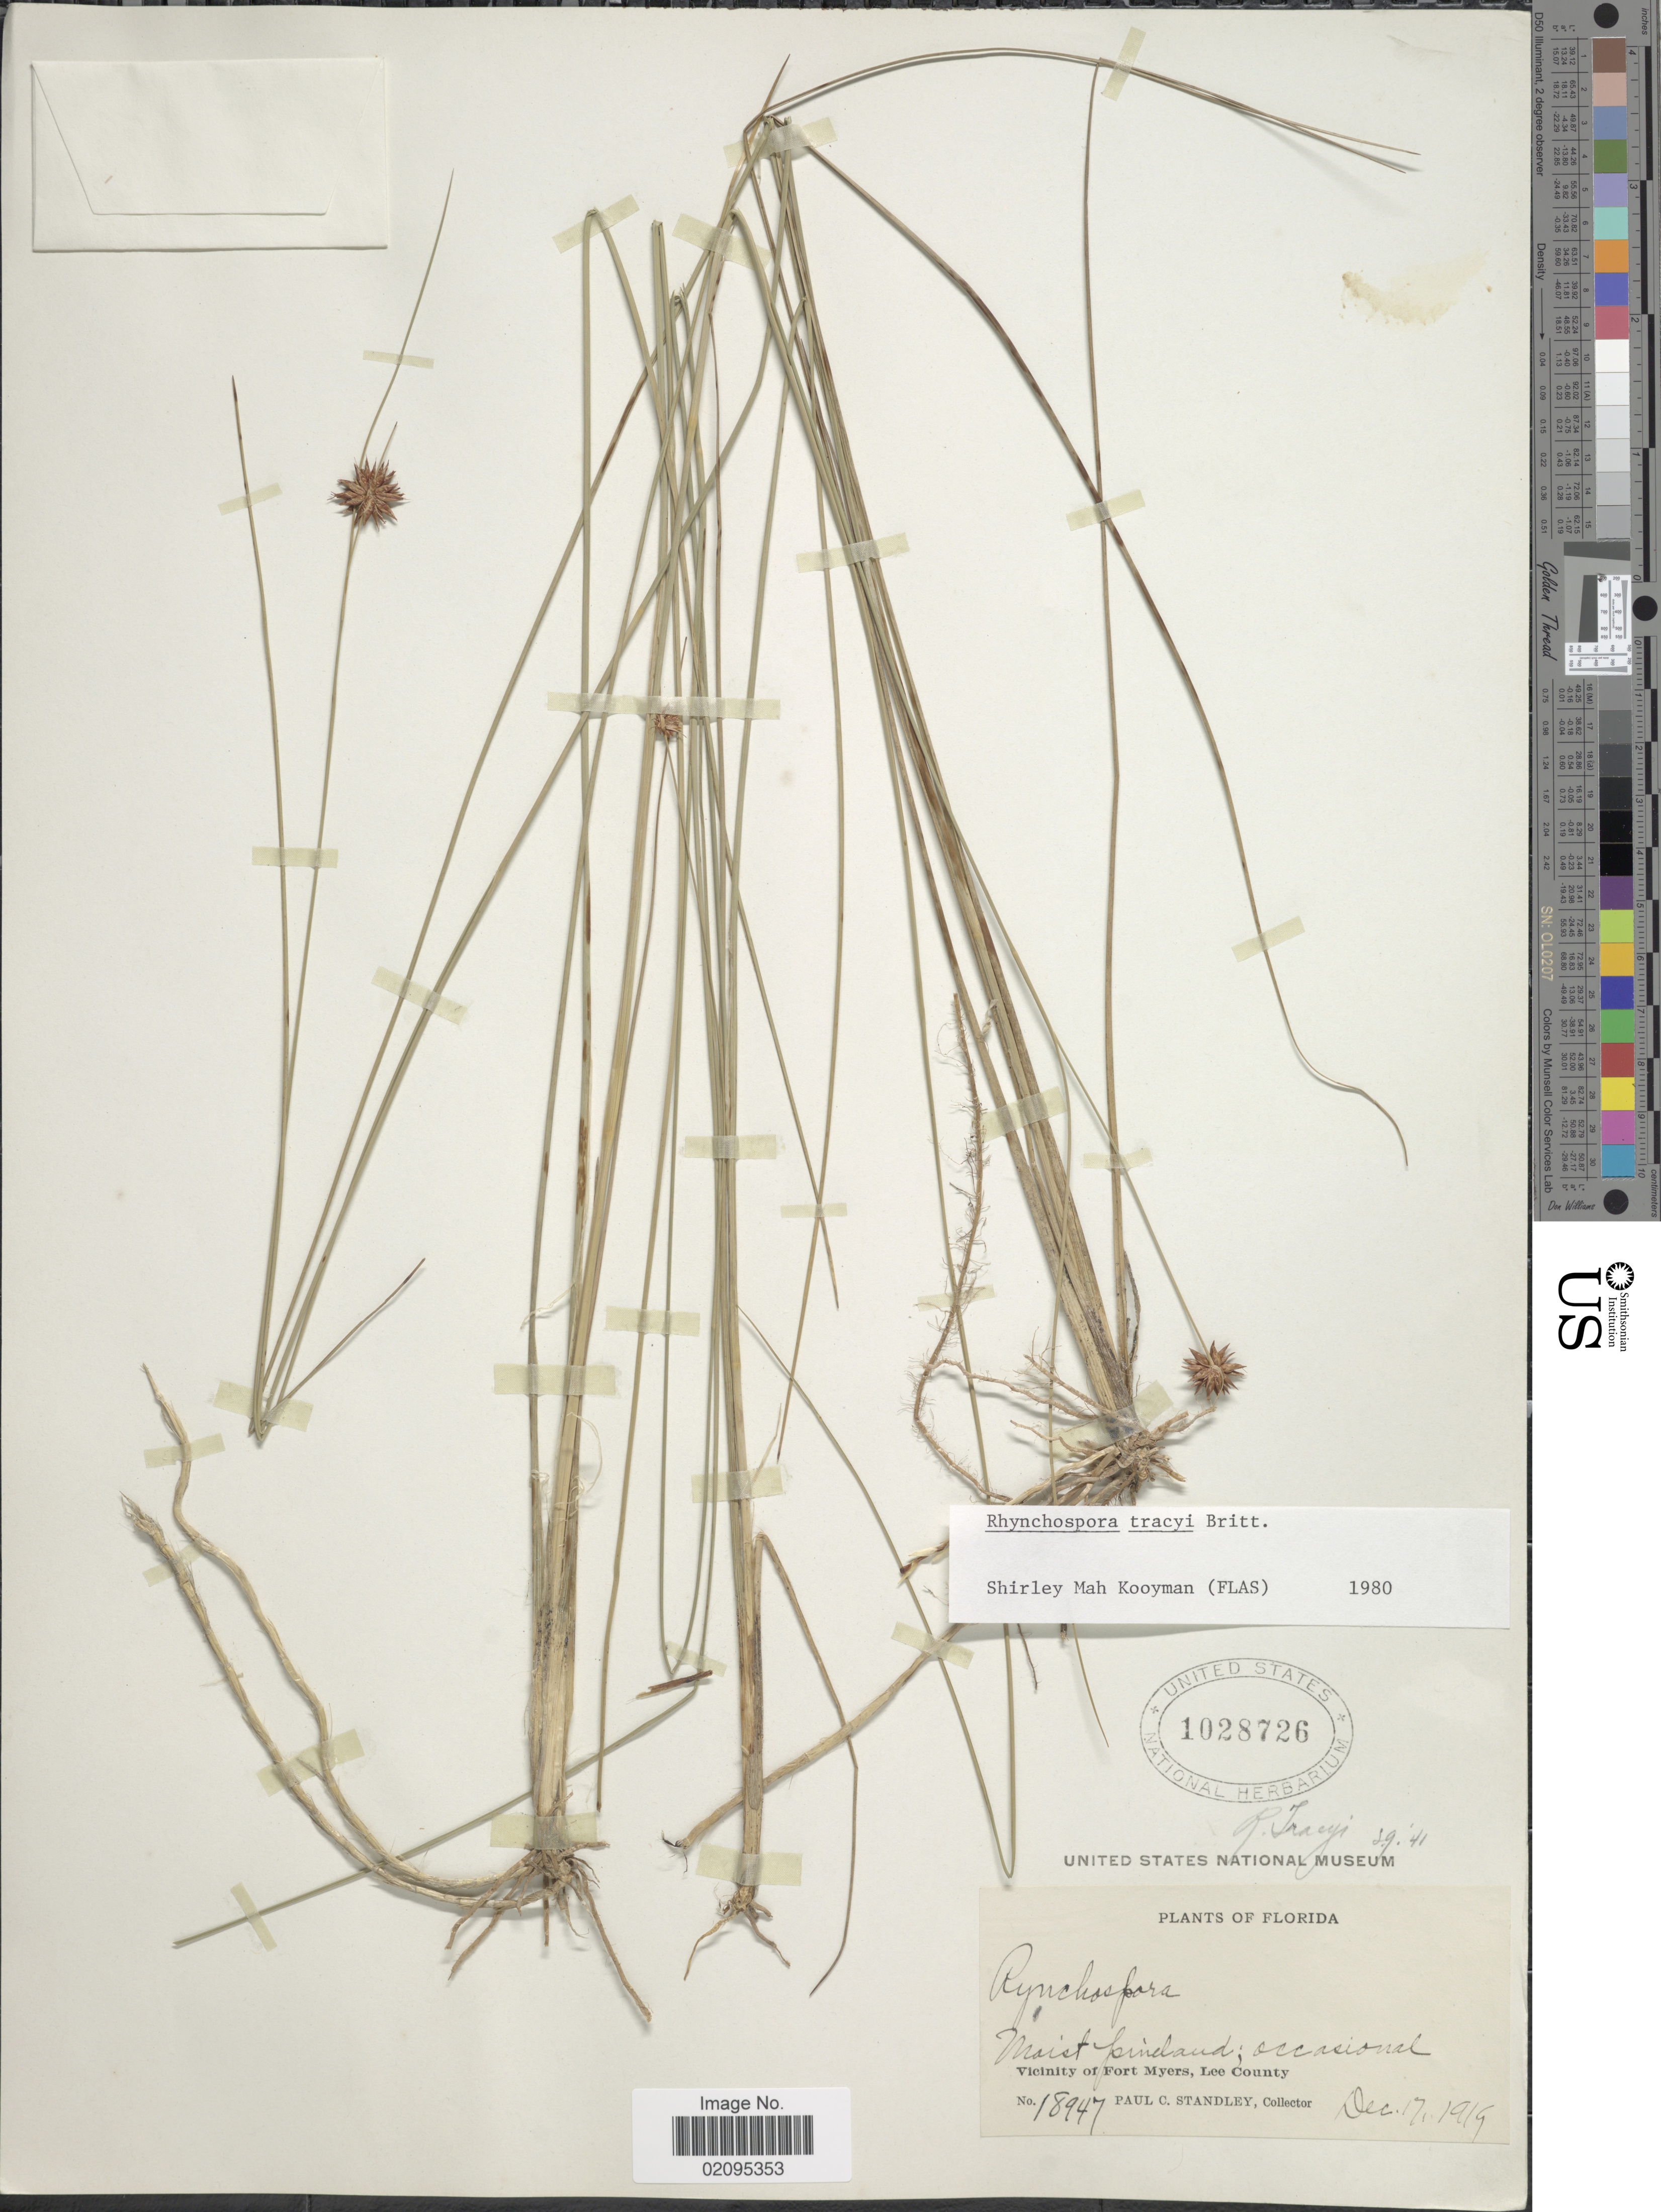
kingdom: Plantae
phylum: Tracheophyta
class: Liliopsida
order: Poales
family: Cyperaceae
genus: Rhynchospora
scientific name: Rhynchospora tracyi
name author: Britton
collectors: P. C. Standley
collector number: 18947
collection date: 1919-12-17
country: United States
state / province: Florida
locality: Vicinity of fort Myers, Lee County, moist pineland; occasional.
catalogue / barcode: US 1028726